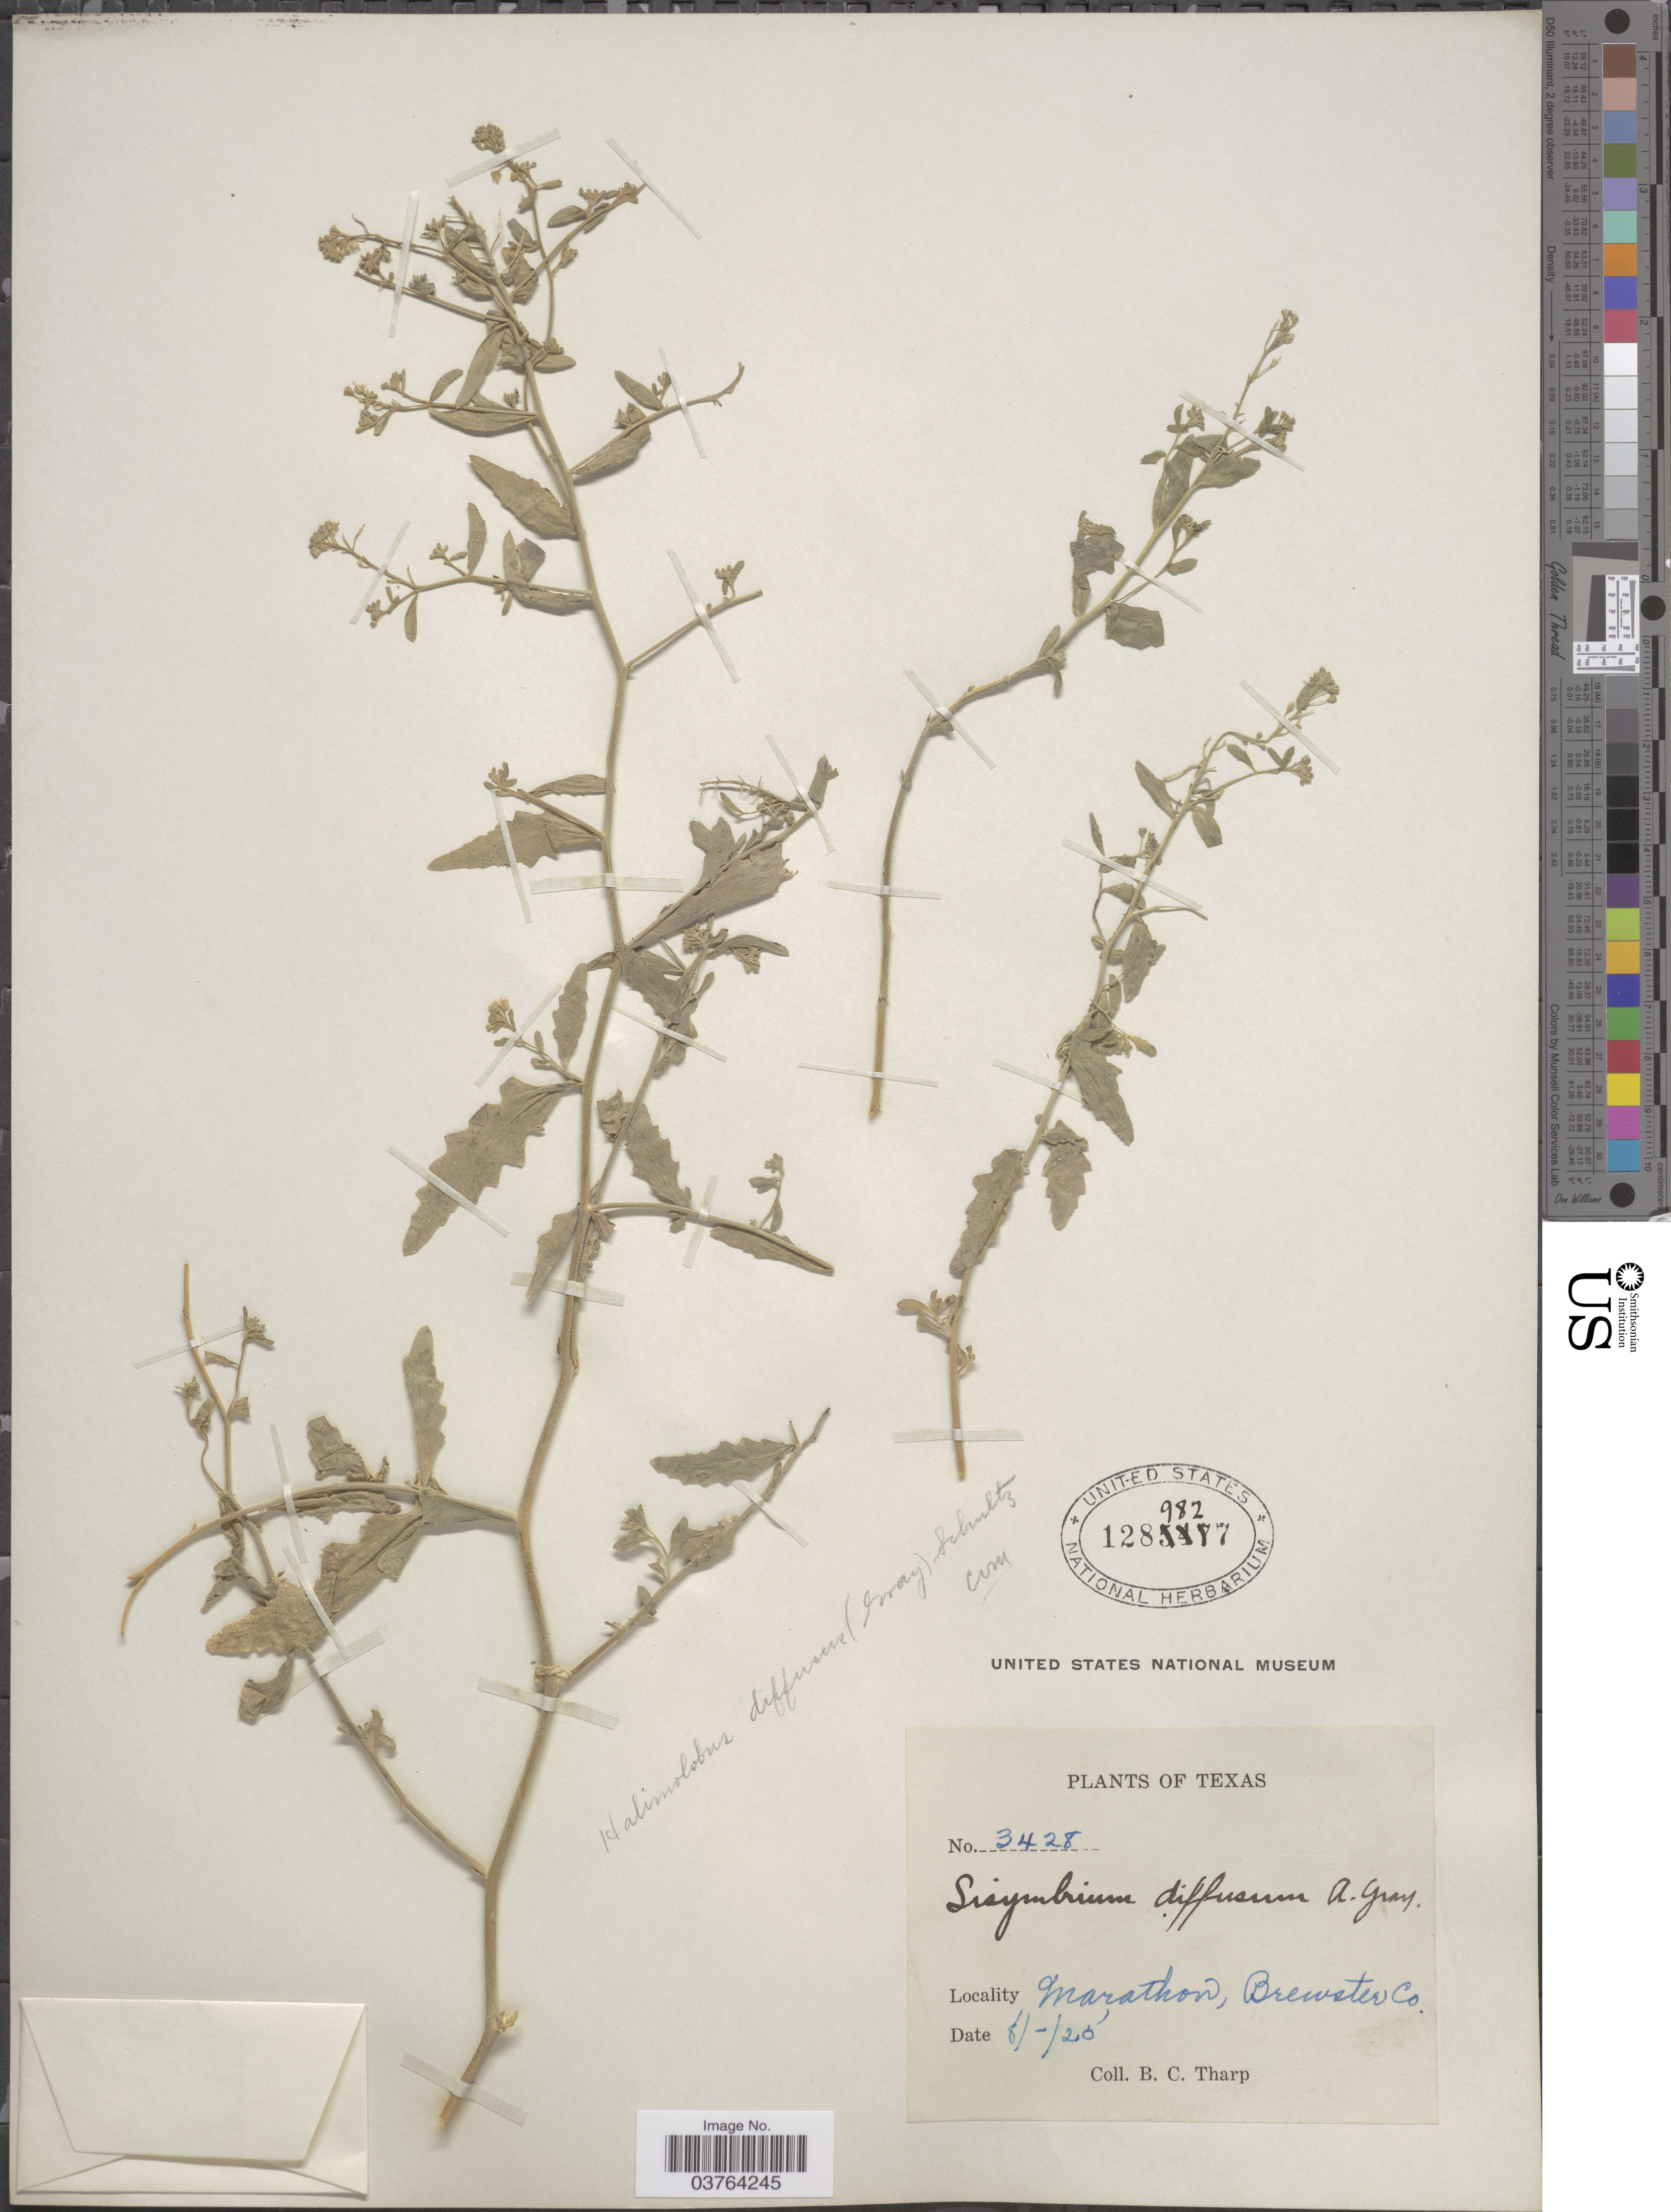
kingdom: Plantae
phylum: Tracheophyta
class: Magnoliopsida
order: Brassicales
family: Brassicaceae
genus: Halimolobos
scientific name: Halimolobos diffusa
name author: (A. Gray) O.E. Schulz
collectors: B. C. Tharp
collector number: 3428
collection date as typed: Transcribed d/m/y: /8/25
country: United States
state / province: Texas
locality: Marathon, Brewster Co.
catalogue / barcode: US 128982